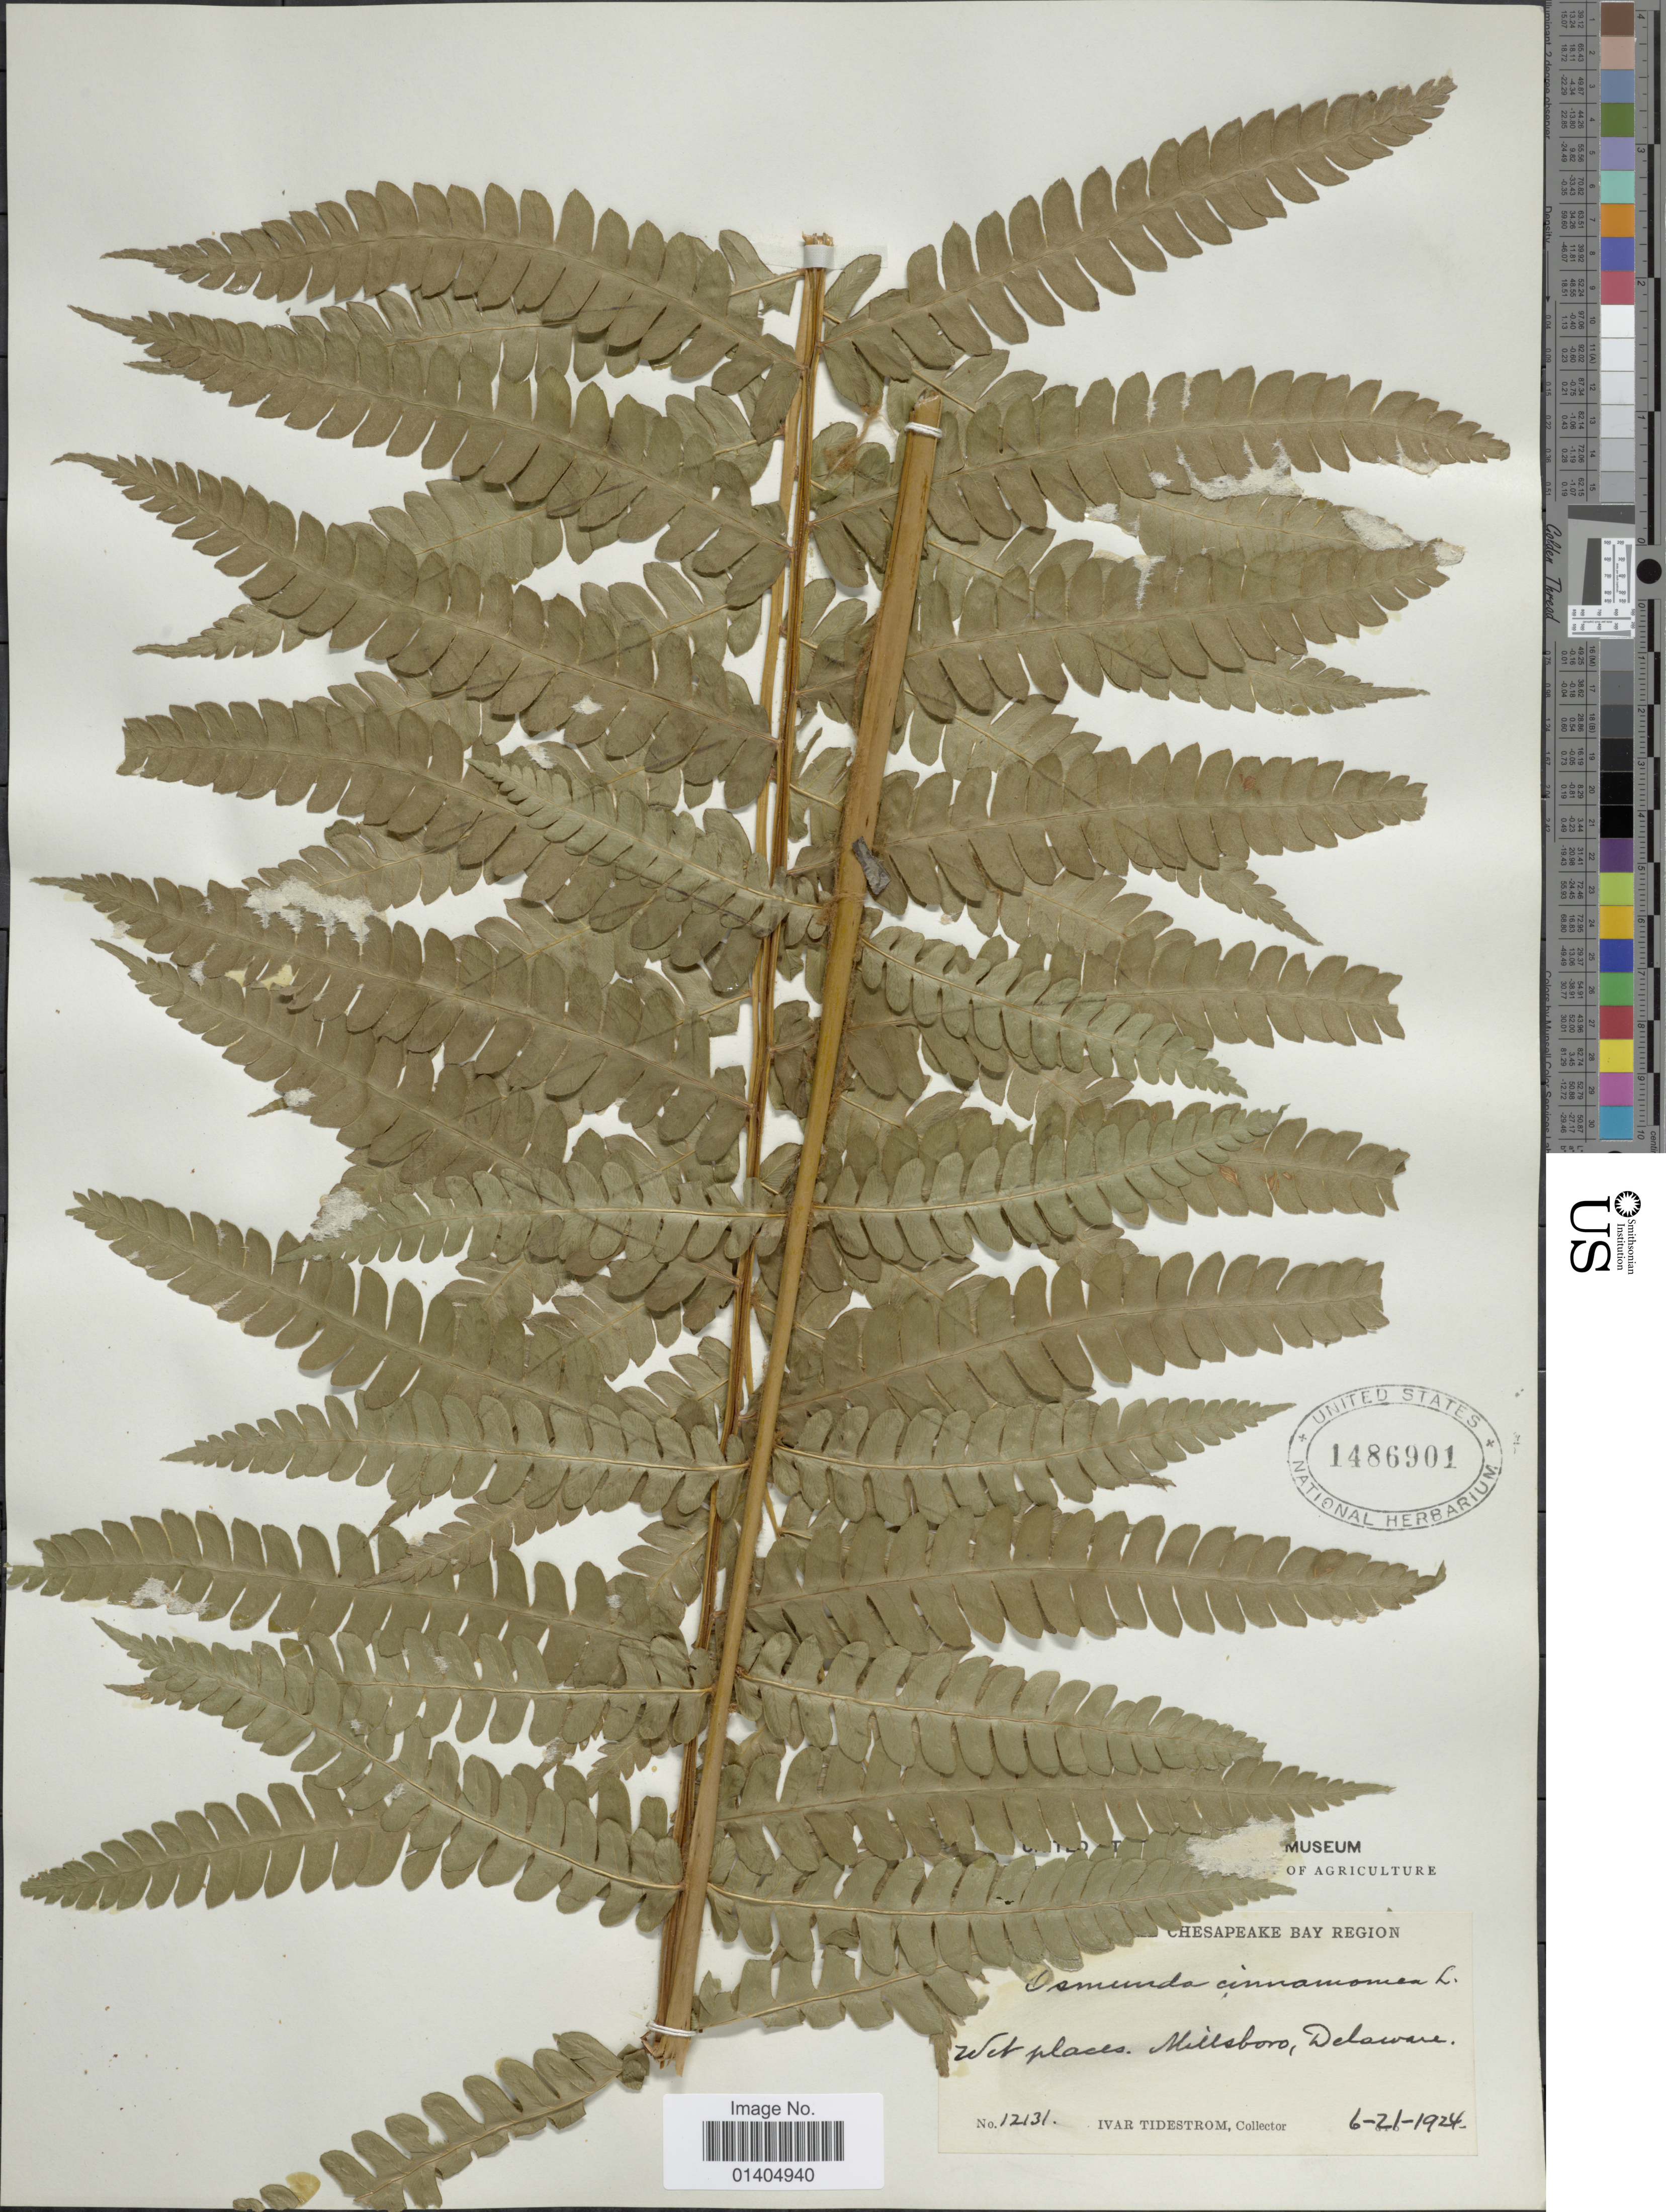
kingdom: Plantae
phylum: Tracheophyta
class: Polypodiopsida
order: Osmundales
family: Osmundaceae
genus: Osmundastrum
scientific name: Osmundastrum cinnamomeum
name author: (L.) C. Presl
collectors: I. F. Tidestrom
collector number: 12131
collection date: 1924-06-21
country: United States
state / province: Delaware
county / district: Sussex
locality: Chesapake bay Region, Millsboro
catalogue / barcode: US 1486901